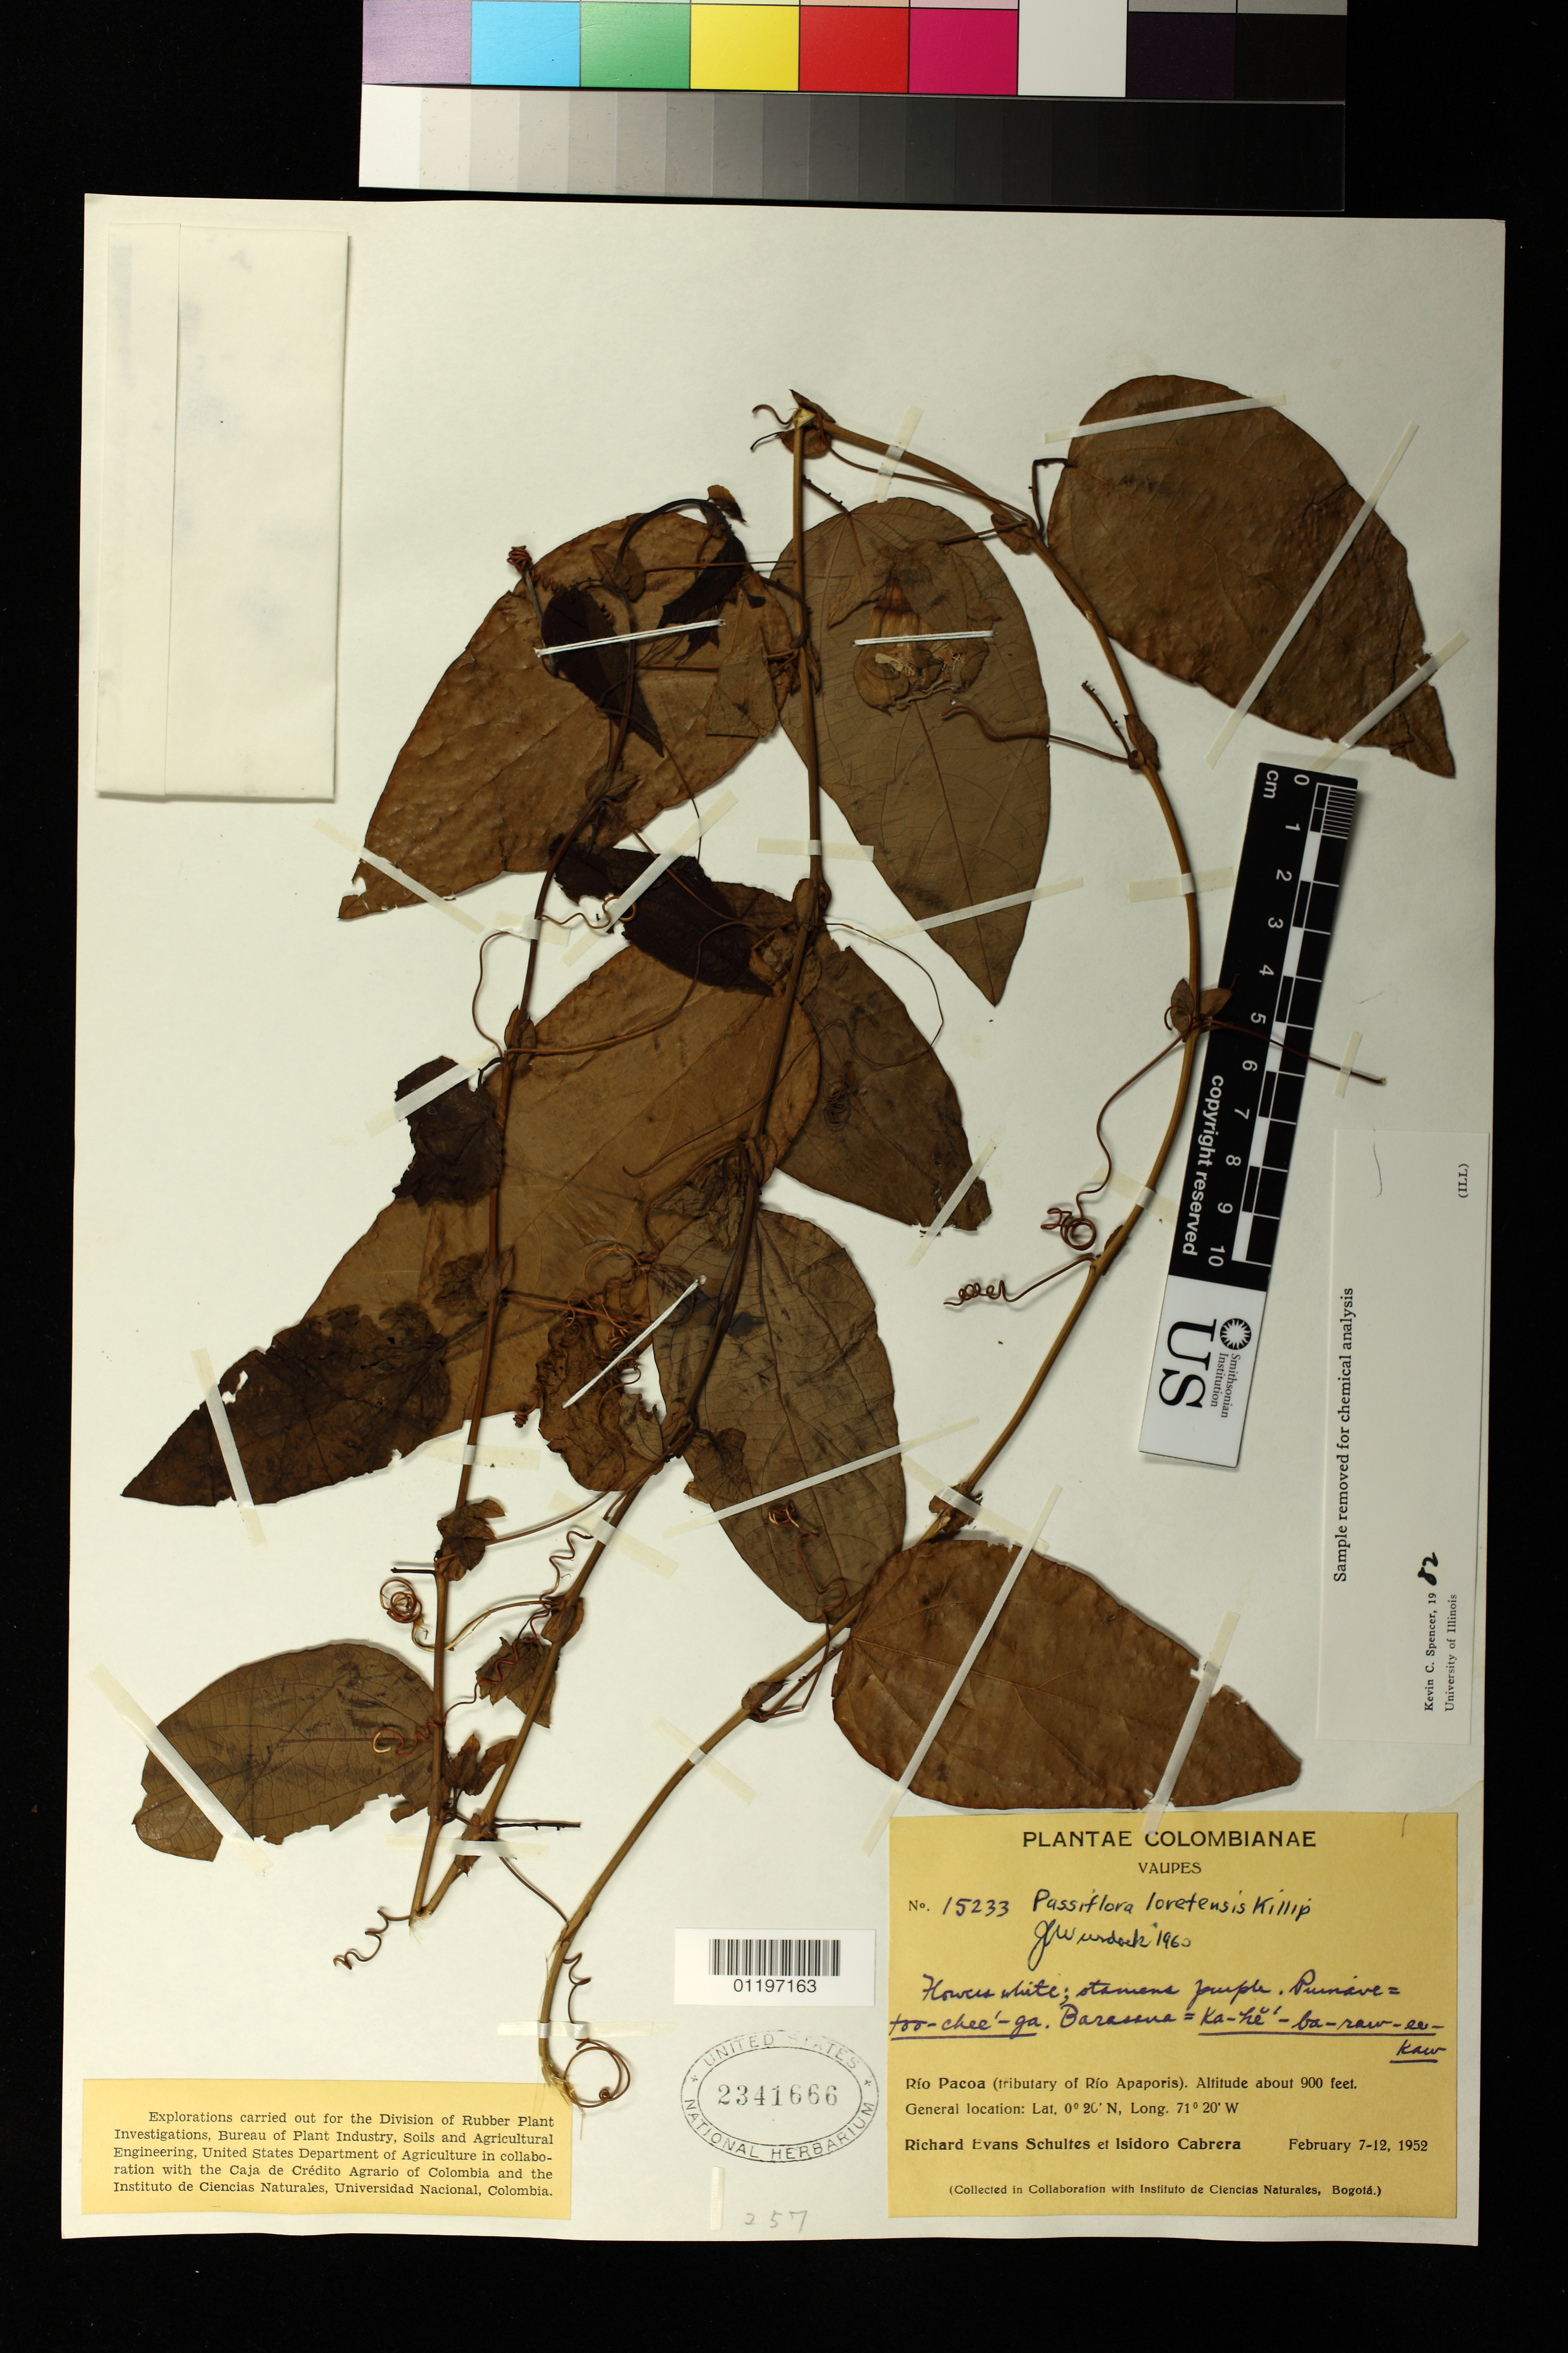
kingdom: Plantae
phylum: Tracheophyta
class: Magnoliopsida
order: Malpighiales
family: Passifloraceae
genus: Passiflora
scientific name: Passiflora loretensis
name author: Killip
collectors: R. E. Schultes & I. Cabrera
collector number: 15233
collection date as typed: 07 Feb 1952 to 12 Feb 1952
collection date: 1952-02-07/1952-02-12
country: Colombia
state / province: Vaupés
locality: Río Pacoa (tributary of Río Apaporis)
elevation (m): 274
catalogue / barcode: US 2341666